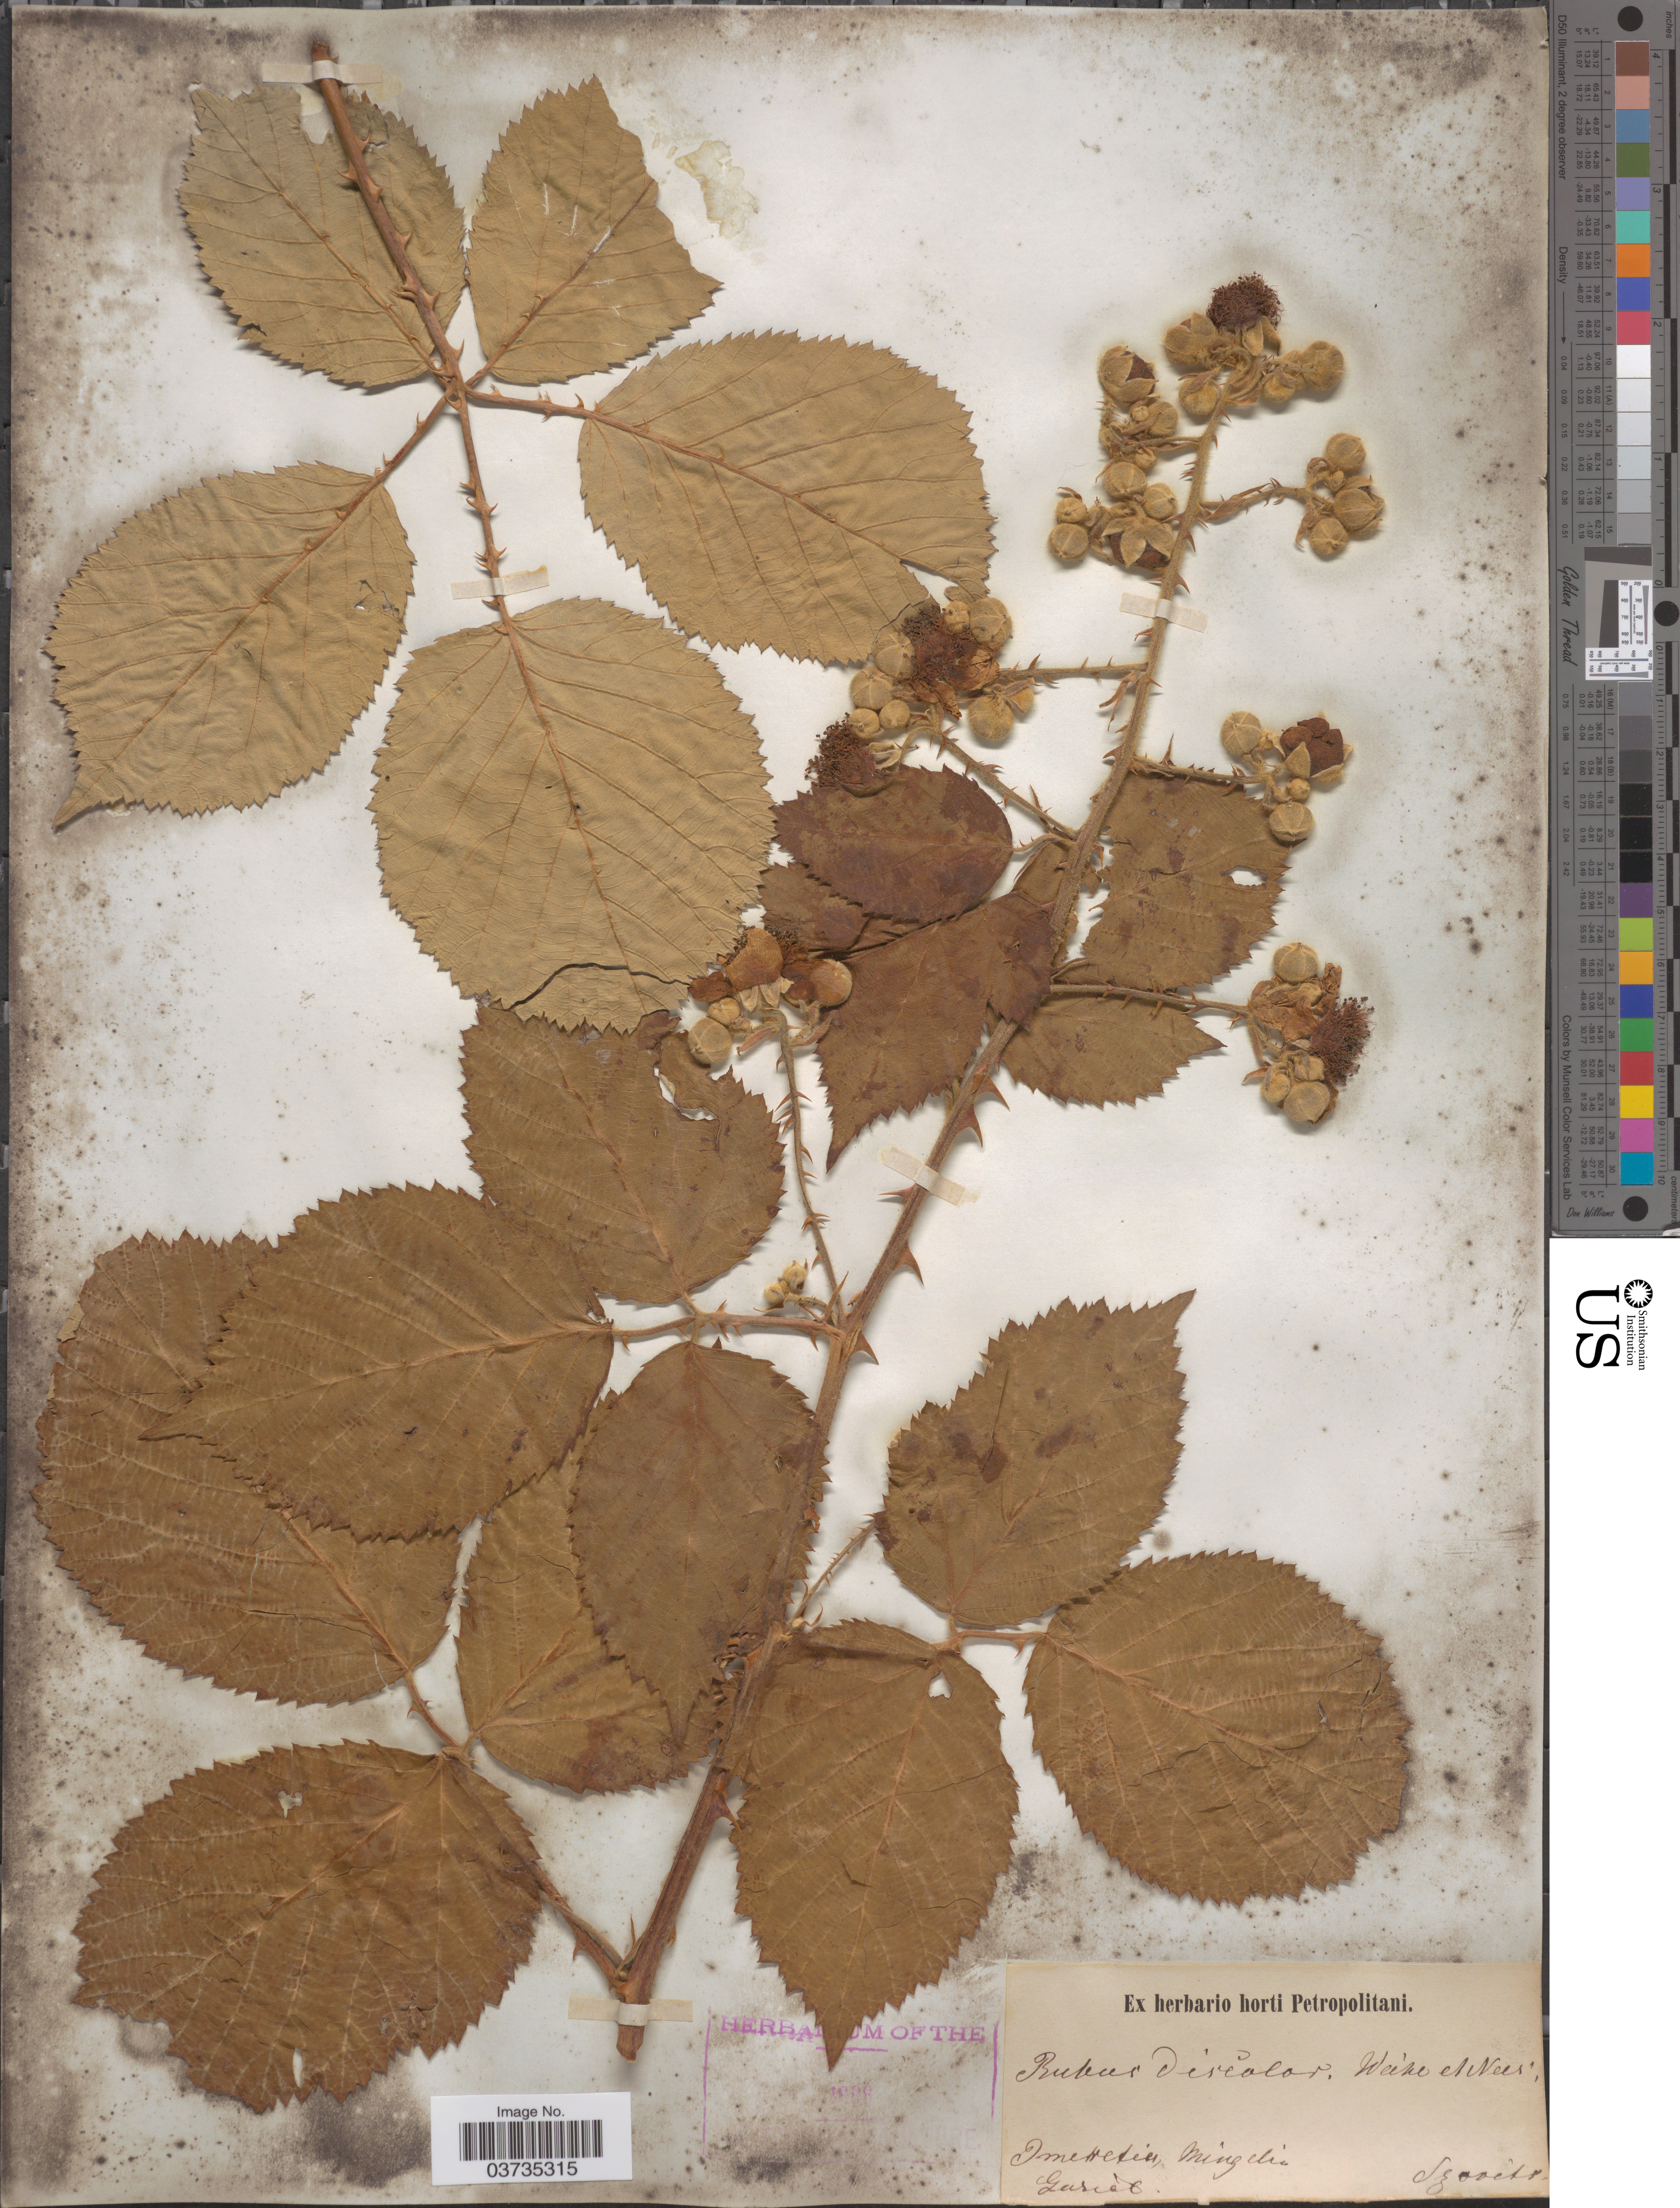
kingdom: Plantae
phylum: Tracheophyta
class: Magnoliopsida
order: Rosales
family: Rosaceae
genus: Rubus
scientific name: Rubus discolor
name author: Weihe & Nees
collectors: Szovits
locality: Imetretin, Mingelia. Gariet. [interpreted]